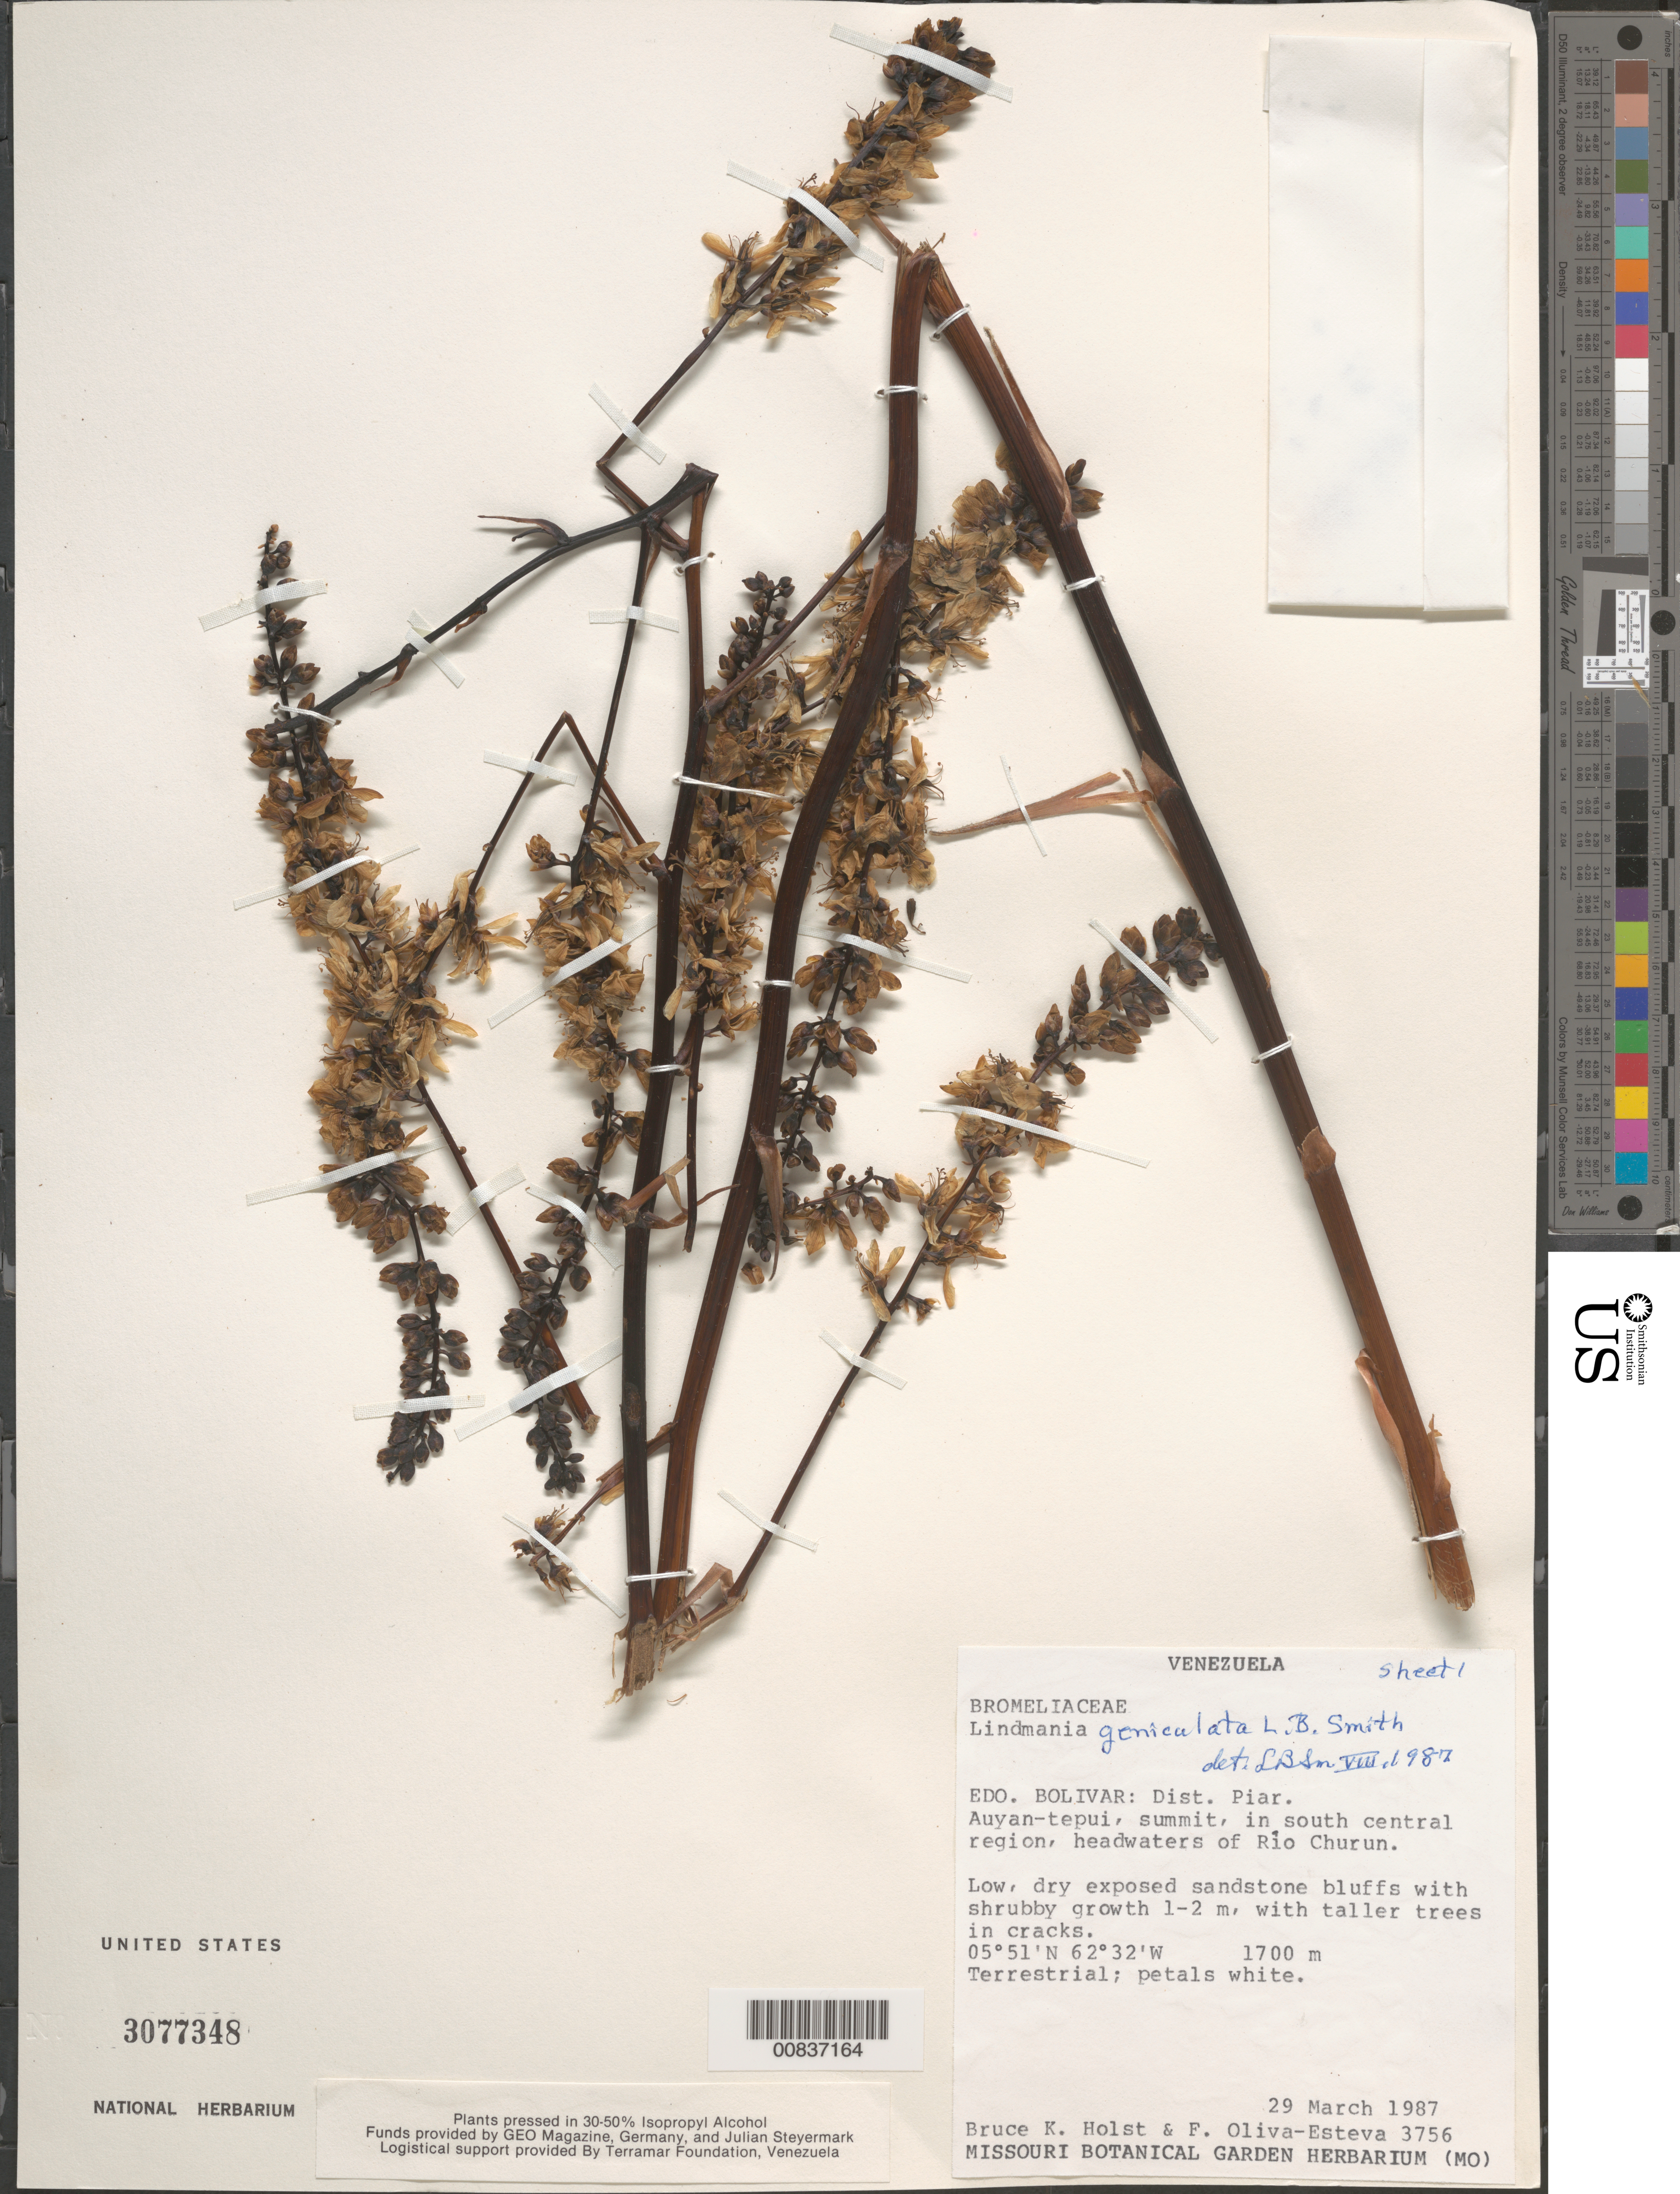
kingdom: Plantae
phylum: Tracheophyta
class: Liliopsida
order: Poales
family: Bromeliaceae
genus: Lindmania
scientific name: Lindmania geniculata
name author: L.B. Sm.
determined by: Smith, Lyman B., (US), NMNH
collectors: B. Holst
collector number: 3756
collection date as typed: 29-Mar-87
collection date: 1987-03-29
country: Venezuela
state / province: Bolívar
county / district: Piar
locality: Auyan-tepuí, summit, south-central region, headwaters of Río Churún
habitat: Low dry exposed sandstone bluffs with shrubby growth 1-2 m, with taller trees in cracks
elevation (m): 1700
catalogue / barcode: US 3077348